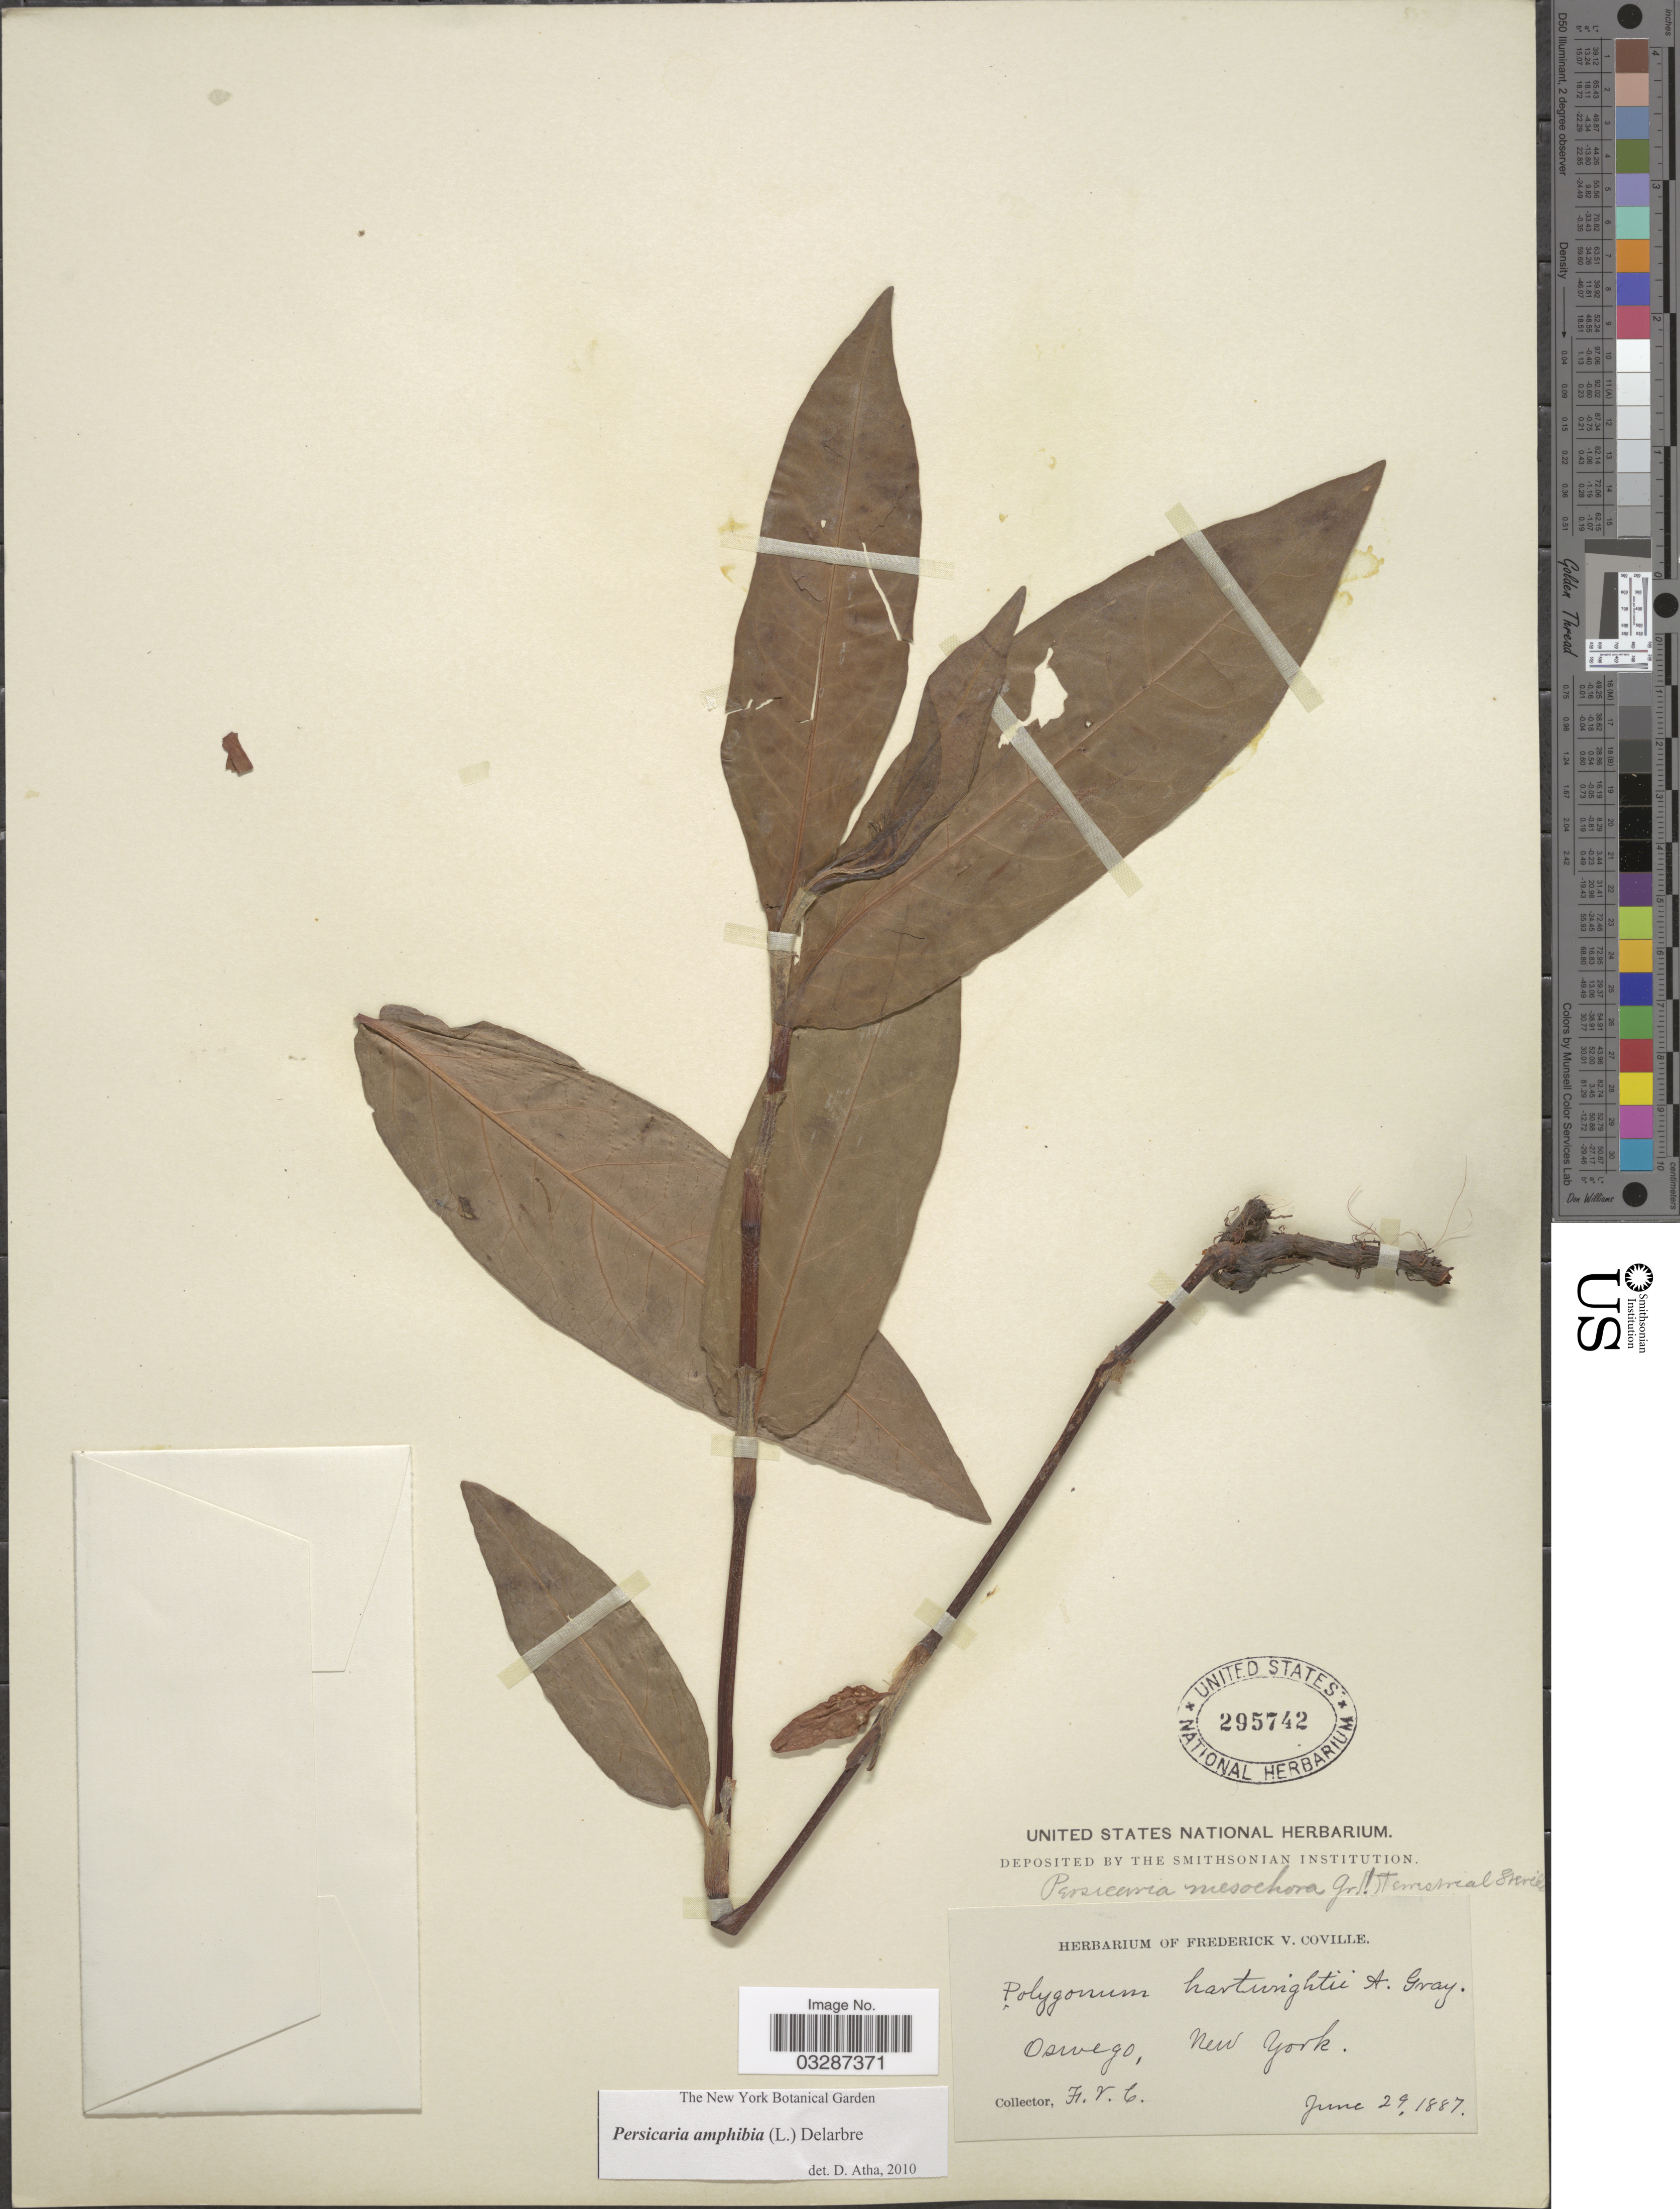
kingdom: Plantae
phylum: Tracheophyta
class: Magnoliopsida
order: Caryophyllales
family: Polygonaceae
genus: Persicaria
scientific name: Persicaria amphibia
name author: (L.) Delarbre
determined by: Atha, D. E.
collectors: F. V. Coville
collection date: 1887-06-29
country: United States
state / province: New York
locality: Oswego.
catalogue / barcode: US 295742